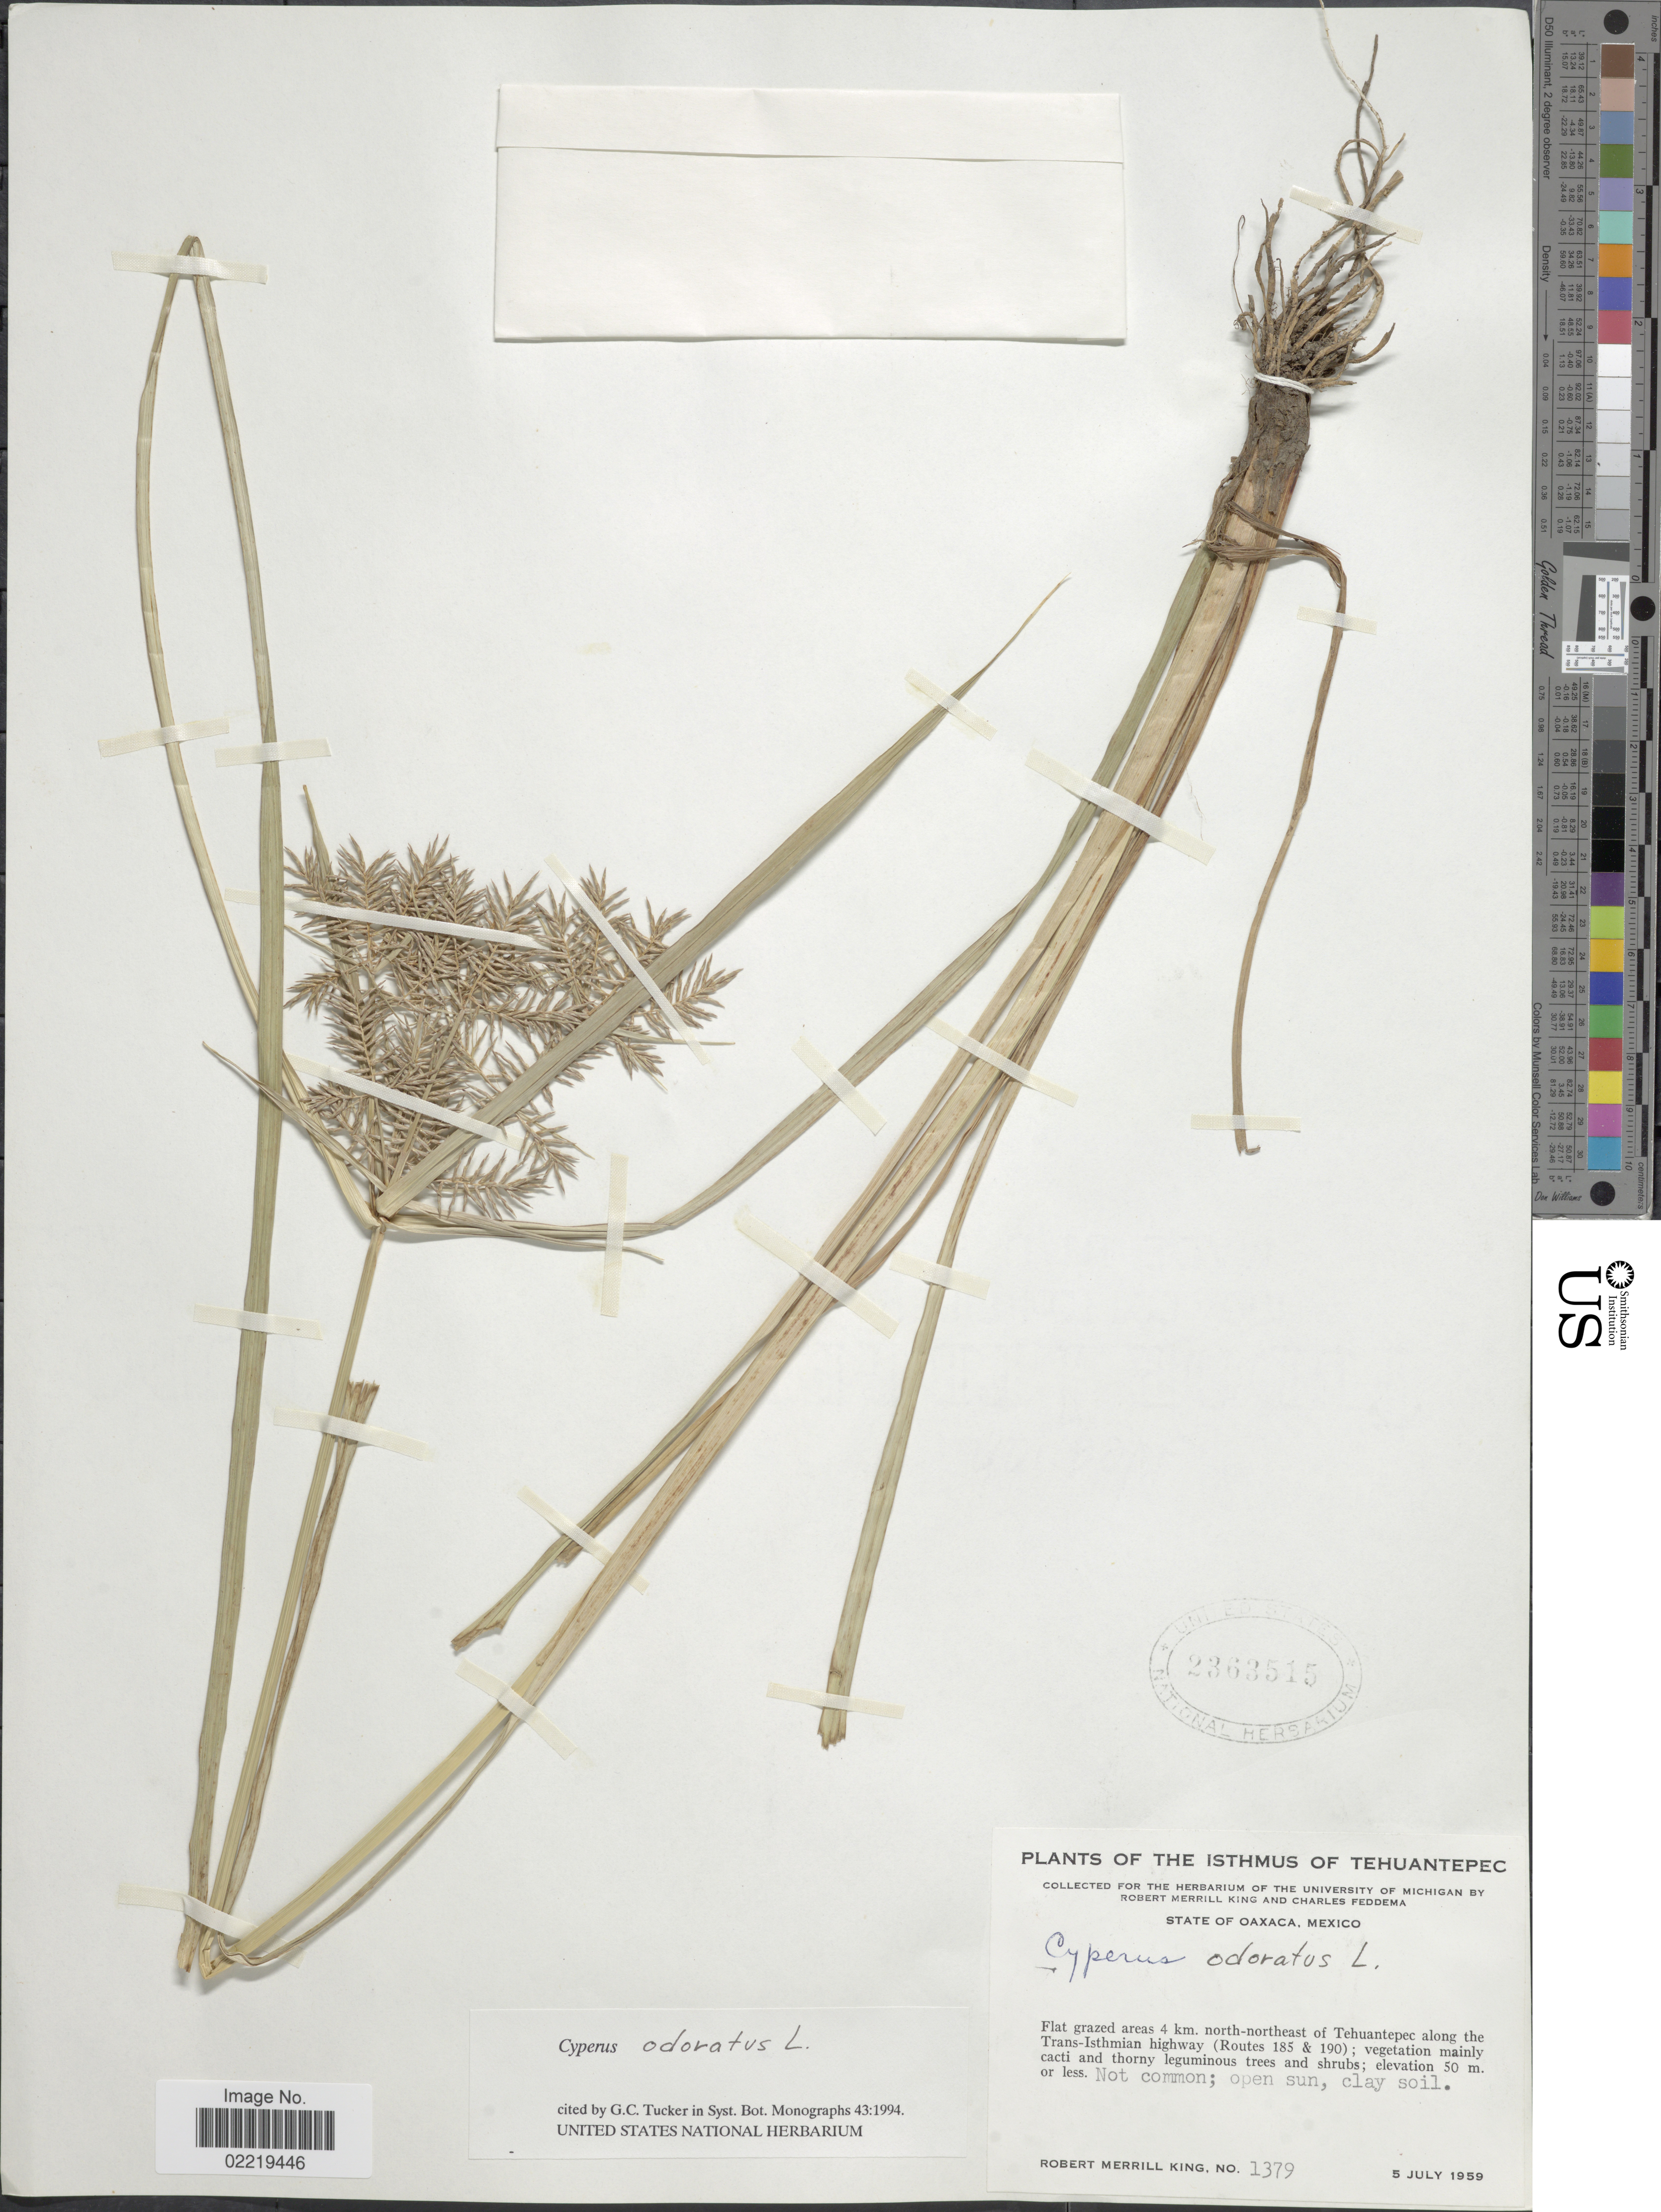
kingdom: Plantae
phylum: Tracheophyta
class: Liliopsida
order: Poales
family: Cyperaceae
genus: Cyperus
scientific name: Cyperus odoratus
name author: L.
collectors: R. M. King & C. Feddema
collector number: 1379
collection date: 1959-07-05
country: Mexico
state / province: Oaxaca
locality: The Isthmus of Tehuantepec, Flat grazed areas 4 km. north-northeast of Tehuantepec along the Trans-Isthmian highway (Routes 185 & 190).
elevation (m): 50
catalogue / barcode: US 2363515